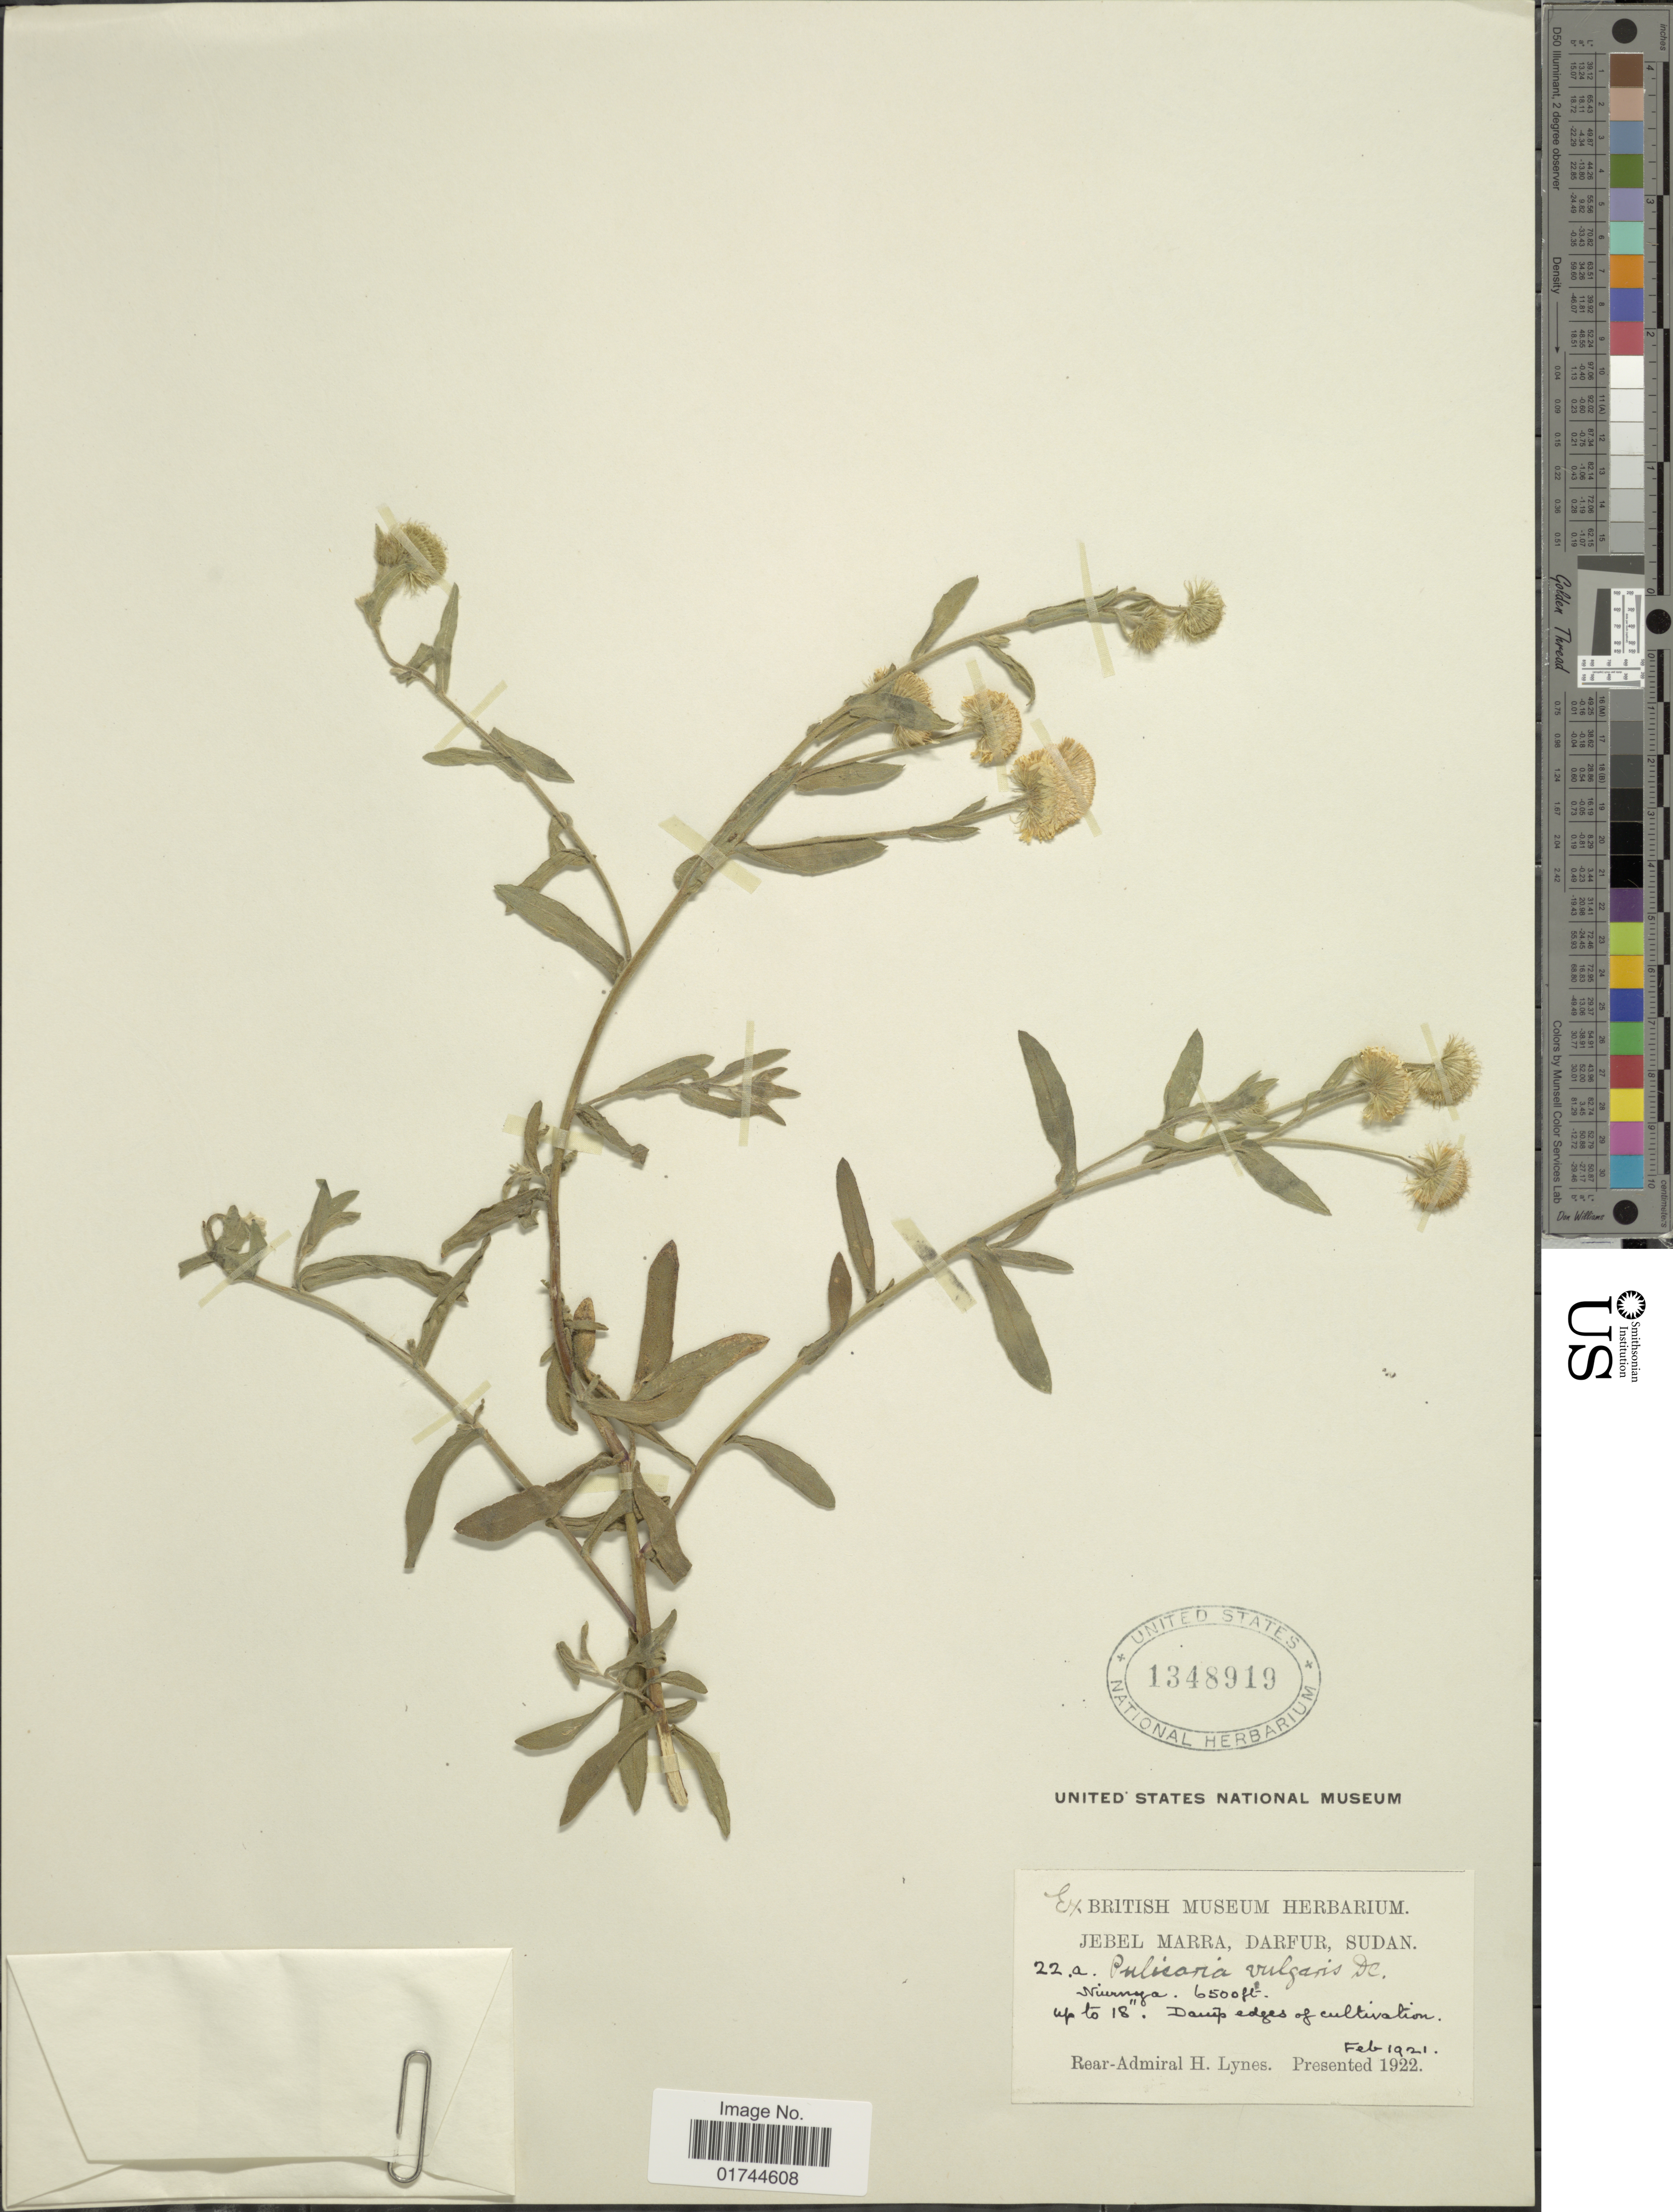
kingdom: Plantae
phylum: Tracheophyta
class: Magnoliopsida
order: Asterales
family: Asteraceae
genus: Pulicaria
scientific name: Pulicaria vulgaris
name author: Gaertn.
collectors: H. Lynes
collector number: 22a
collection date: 1921-02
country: Sudan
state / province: Shamāl Dārfūr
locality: Nurnya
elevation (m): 1981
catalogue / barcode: US 1348919